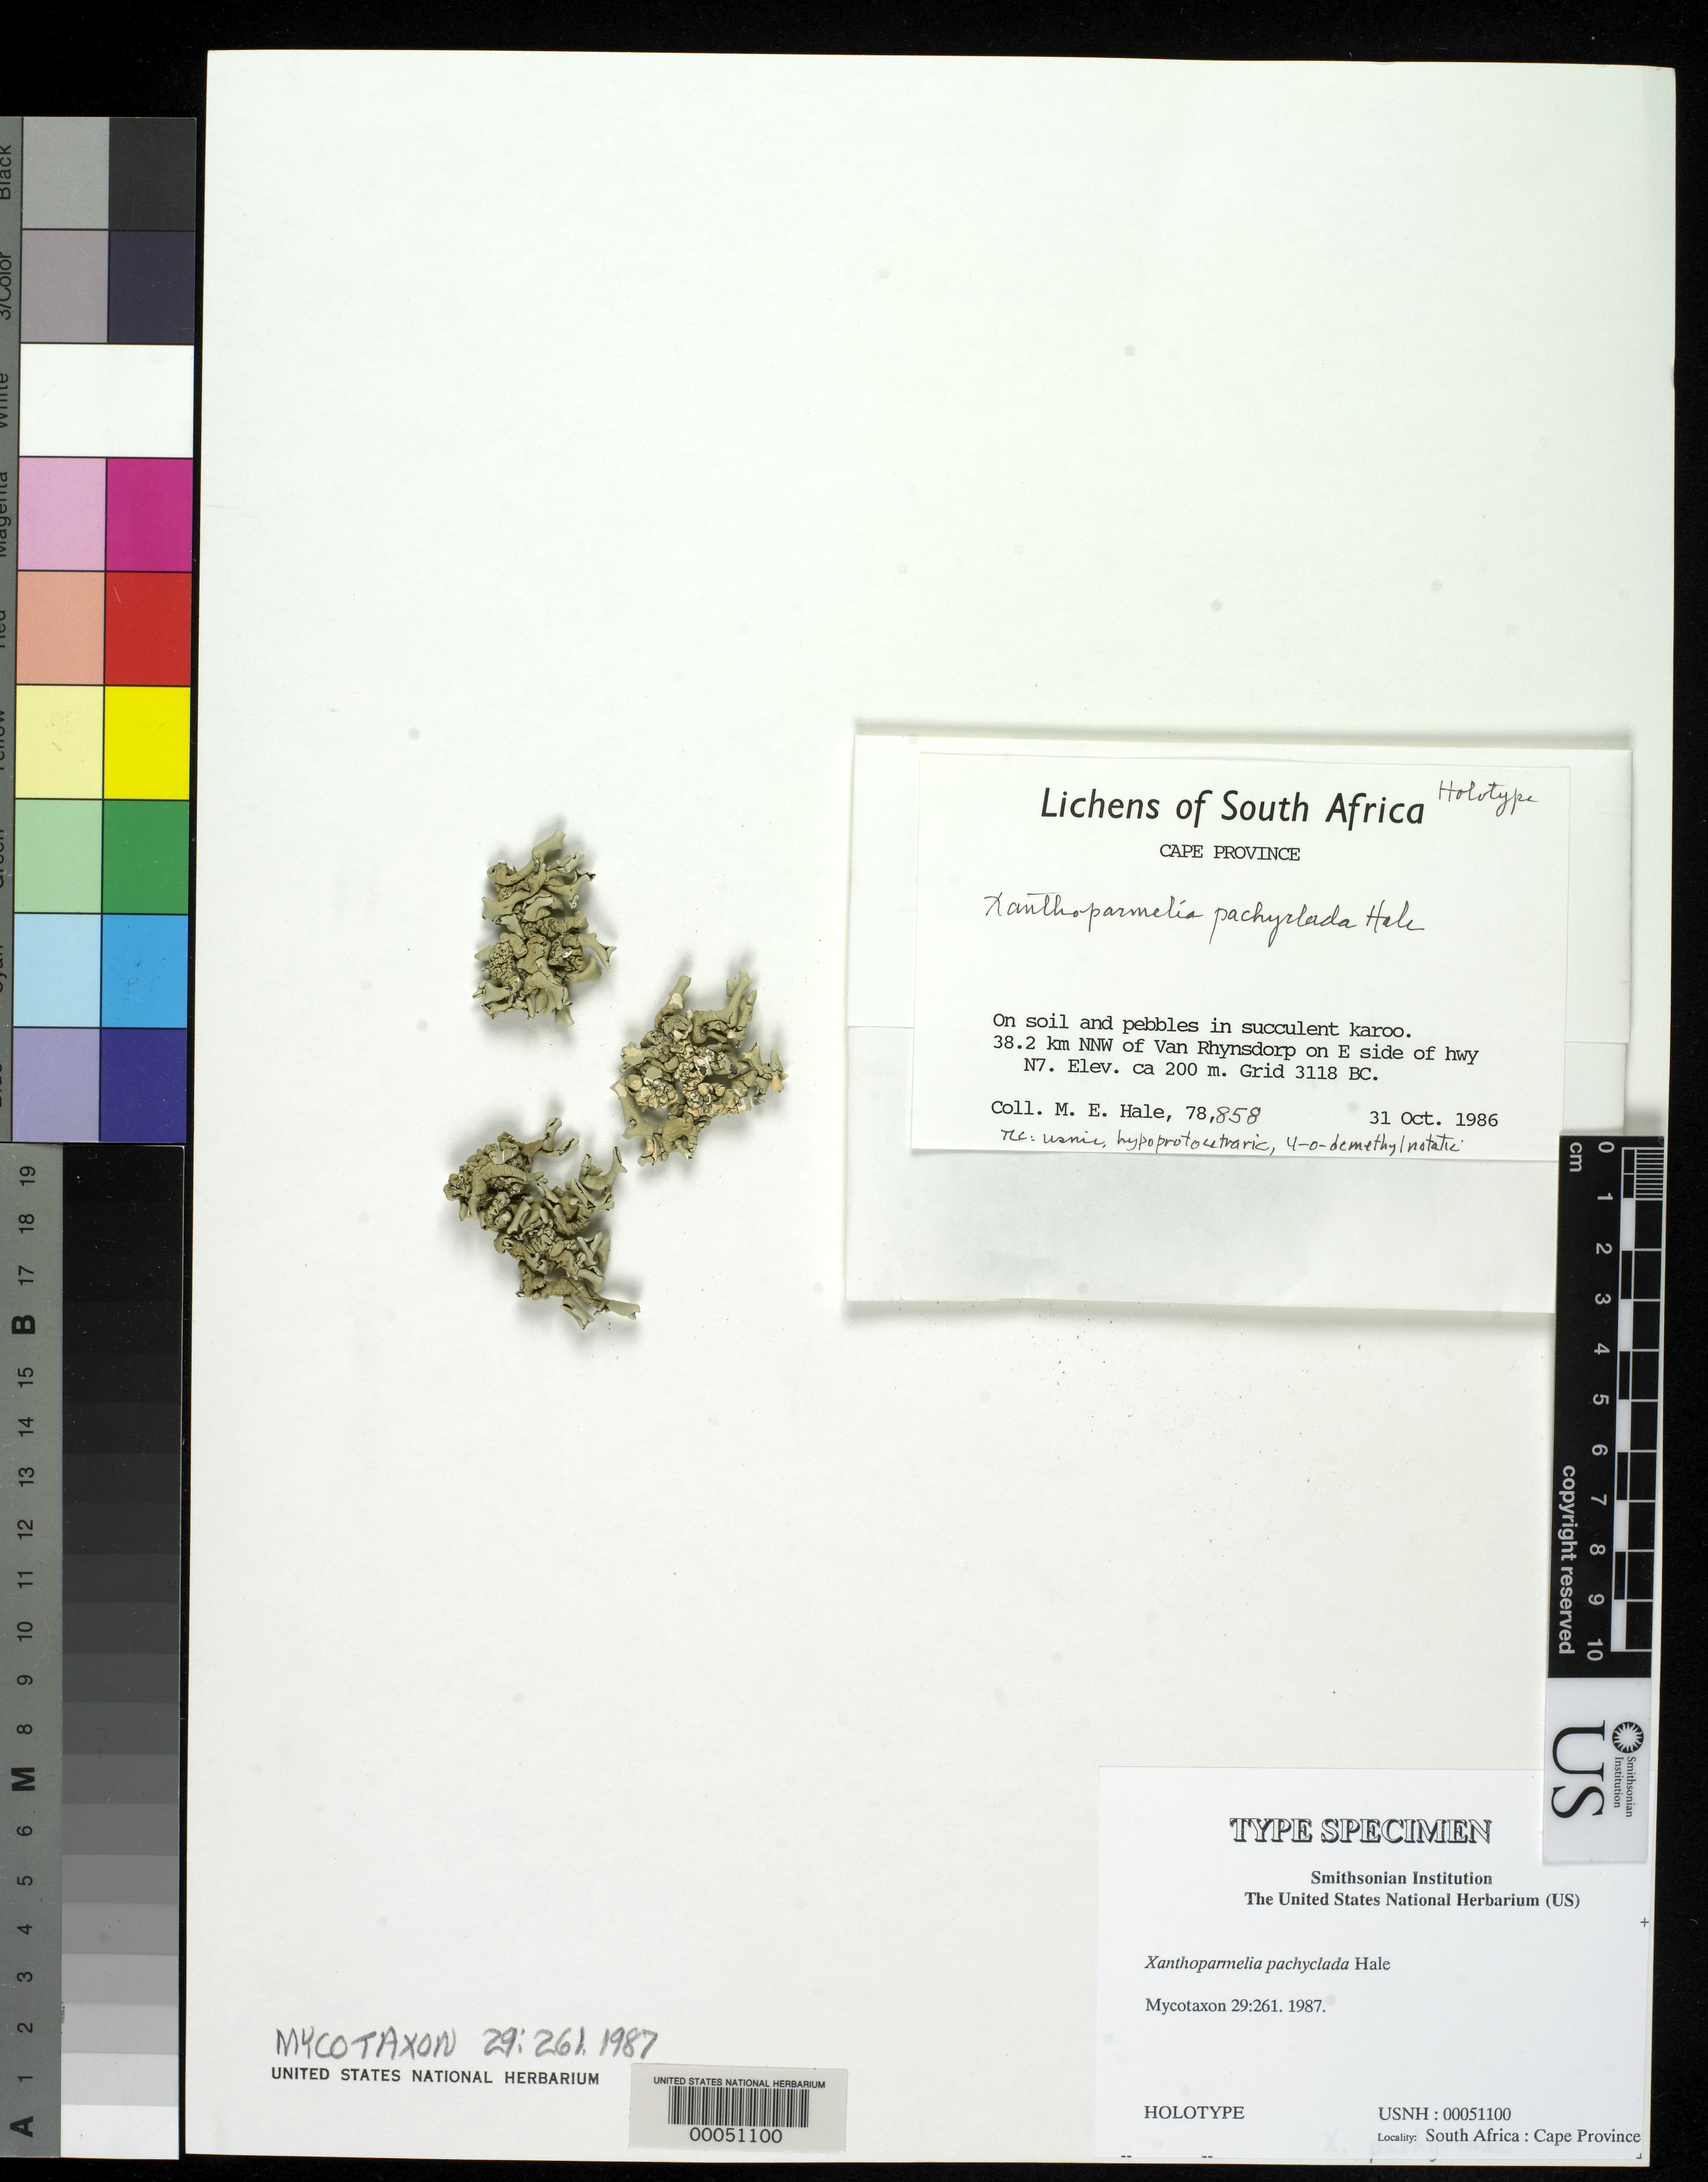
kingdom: Fungi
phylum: Ascomycota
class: Lecanoromycetes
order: Lecanorales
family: Parmeliaceae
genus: Xanthoparmelia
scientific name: Xanthoparmelia pachyclada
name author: Hale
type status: Holotype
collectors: M. Hale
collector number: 78858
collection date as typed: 31 Oct 1986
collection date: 1986-10-31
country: South Africa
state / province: Western Cape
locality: Grid 3118 BC. 38.2 km NNW of Van Rhynsdorp on E side of Hwy N7, on soil and pebbles in succulent karoo.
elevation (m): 200